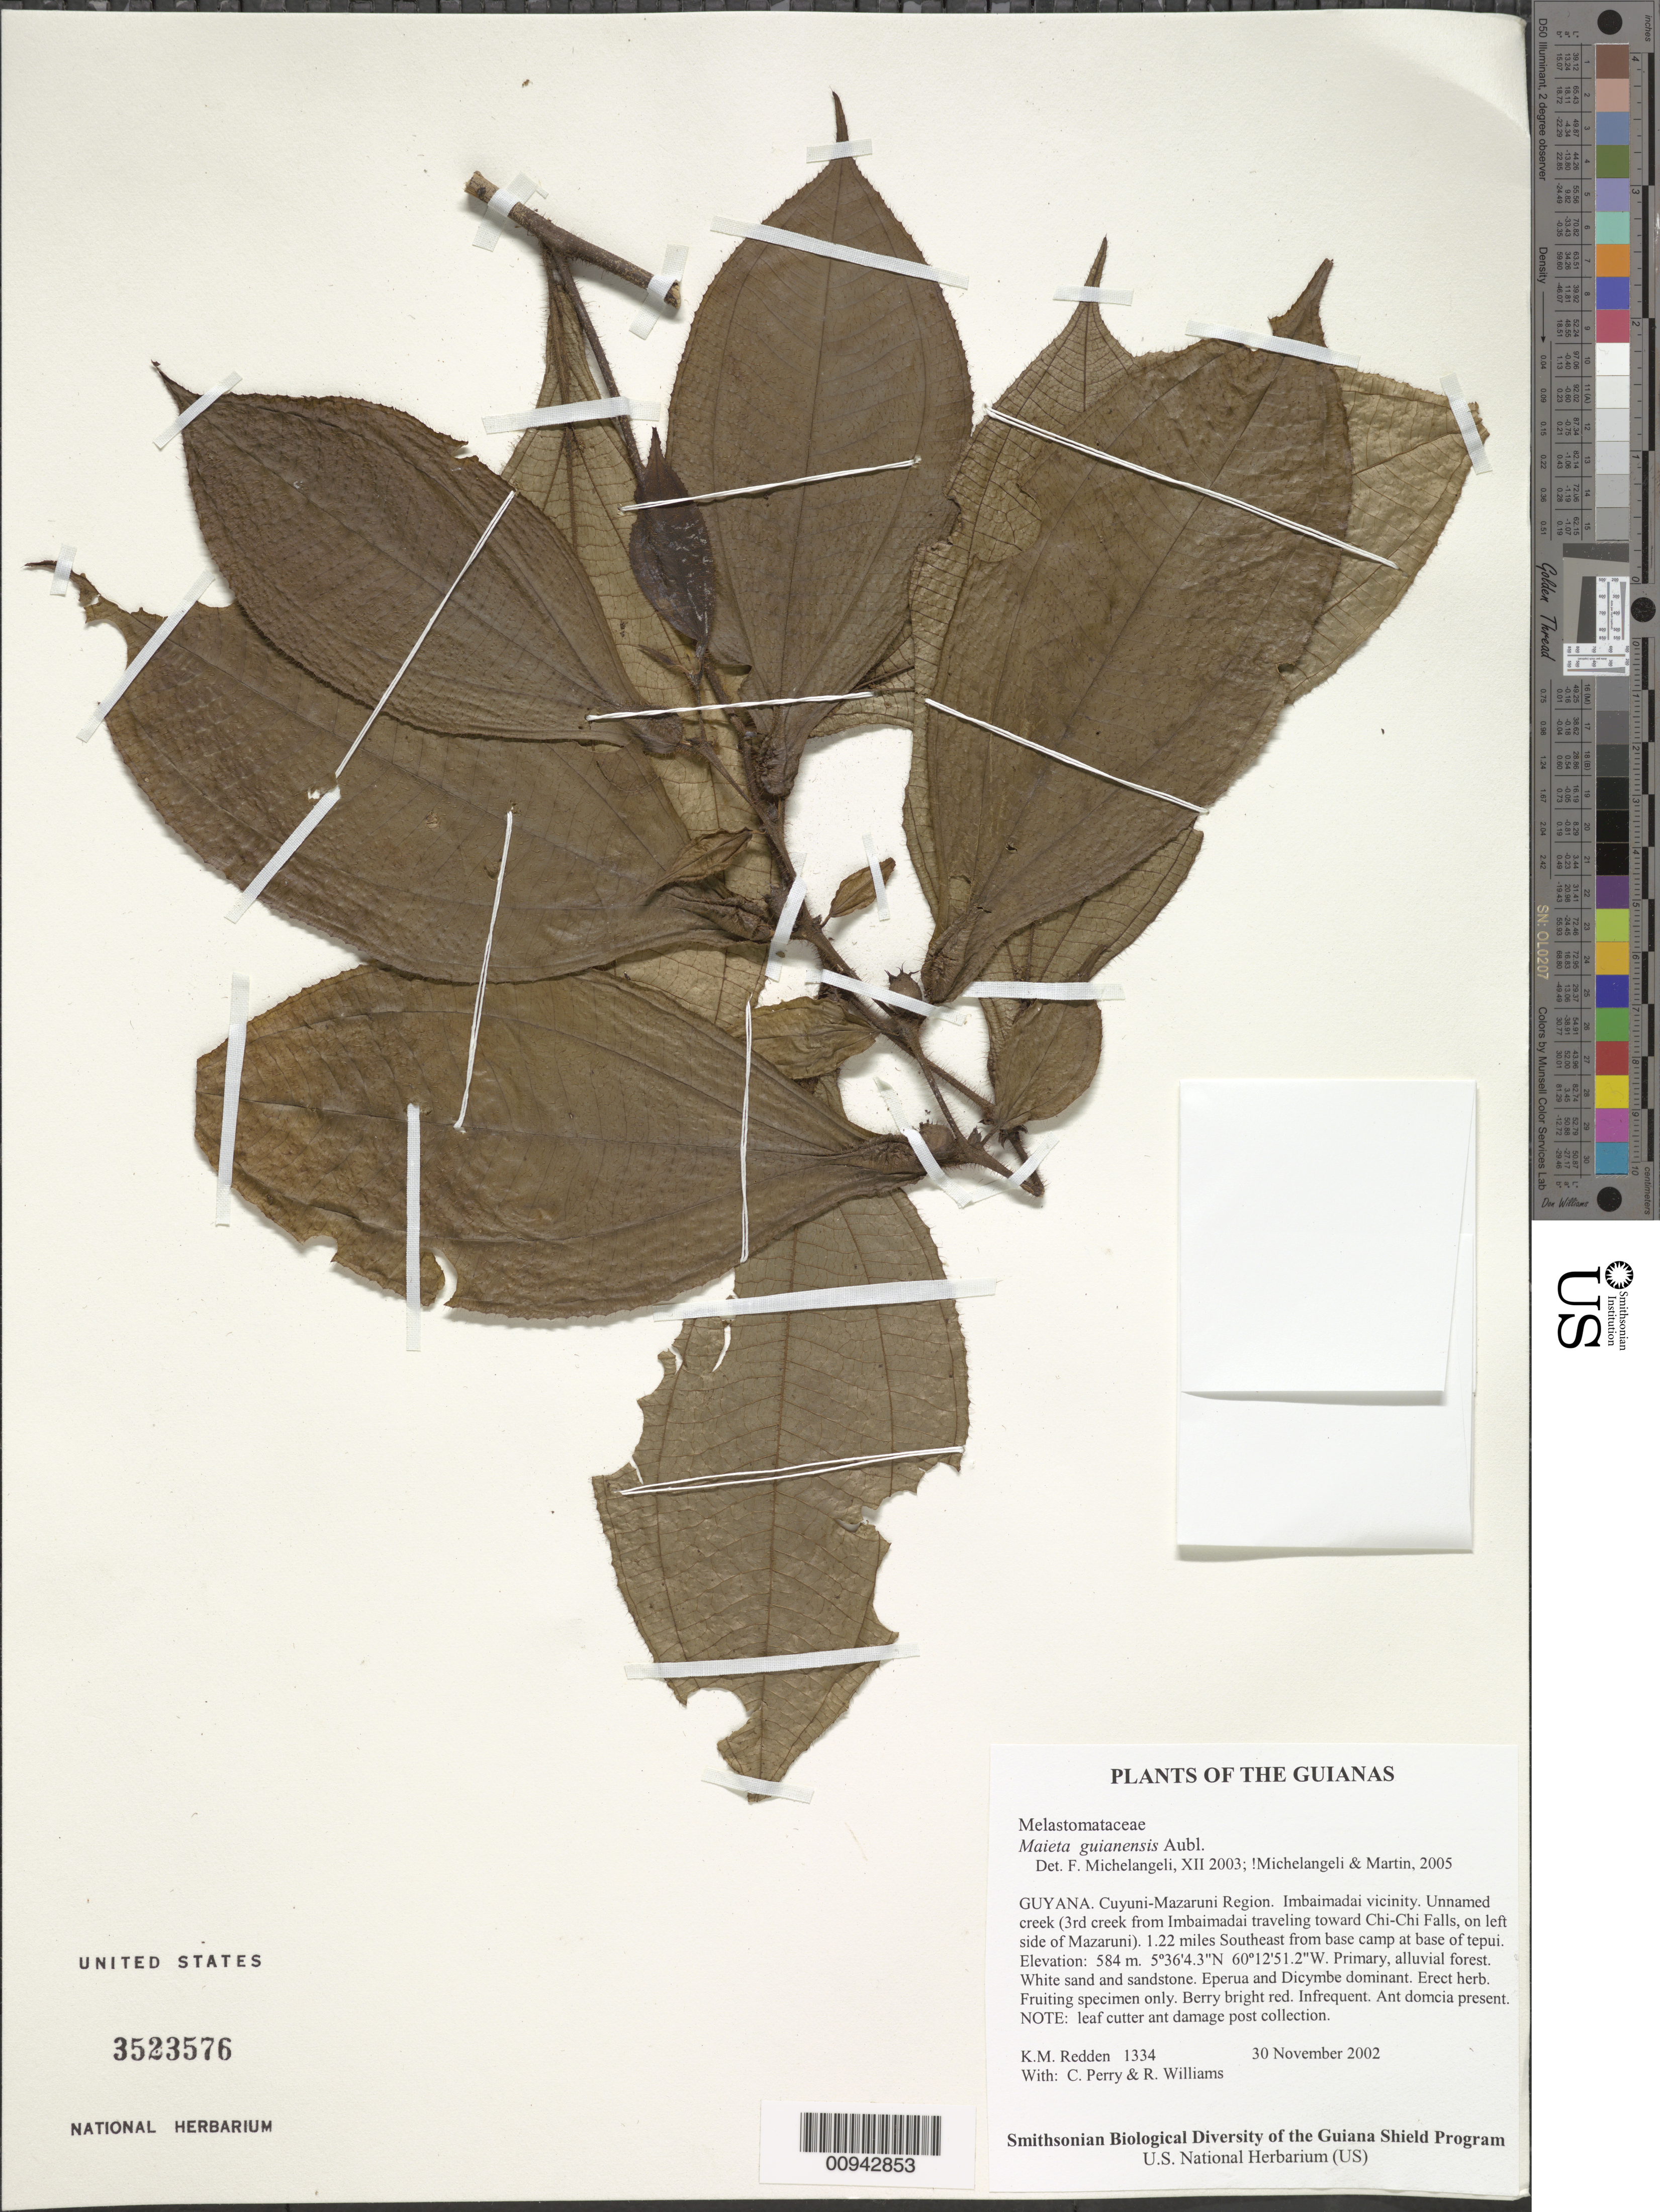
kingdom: Plantae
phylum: Tracheophyta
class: Magnoliopsida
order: Myrtales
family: Melastomataceae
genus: Maieta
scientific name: Maieta guianensis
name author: Aubl.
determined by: Michelangeli, F. A.; Martin, C.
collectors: K. M. Redden, C. Perry & R. Williams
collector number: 1334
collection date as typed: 30 November 2002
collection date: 2002-11-30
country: Guyana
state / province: Cuyuni-Mazaruni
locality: Imbaimadai vicinity. Unnamed creek (3rd creek from Imbaimadai traveling toward Chi-Chi Falls, on left side of Mazaruni). 1.22 miles Southeast from base camp at base of tepui.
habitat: Primary, alluvial forest. White sand and sandstone. Eperua and Dicymbe dominant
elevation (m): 584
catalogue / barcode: US 3523576